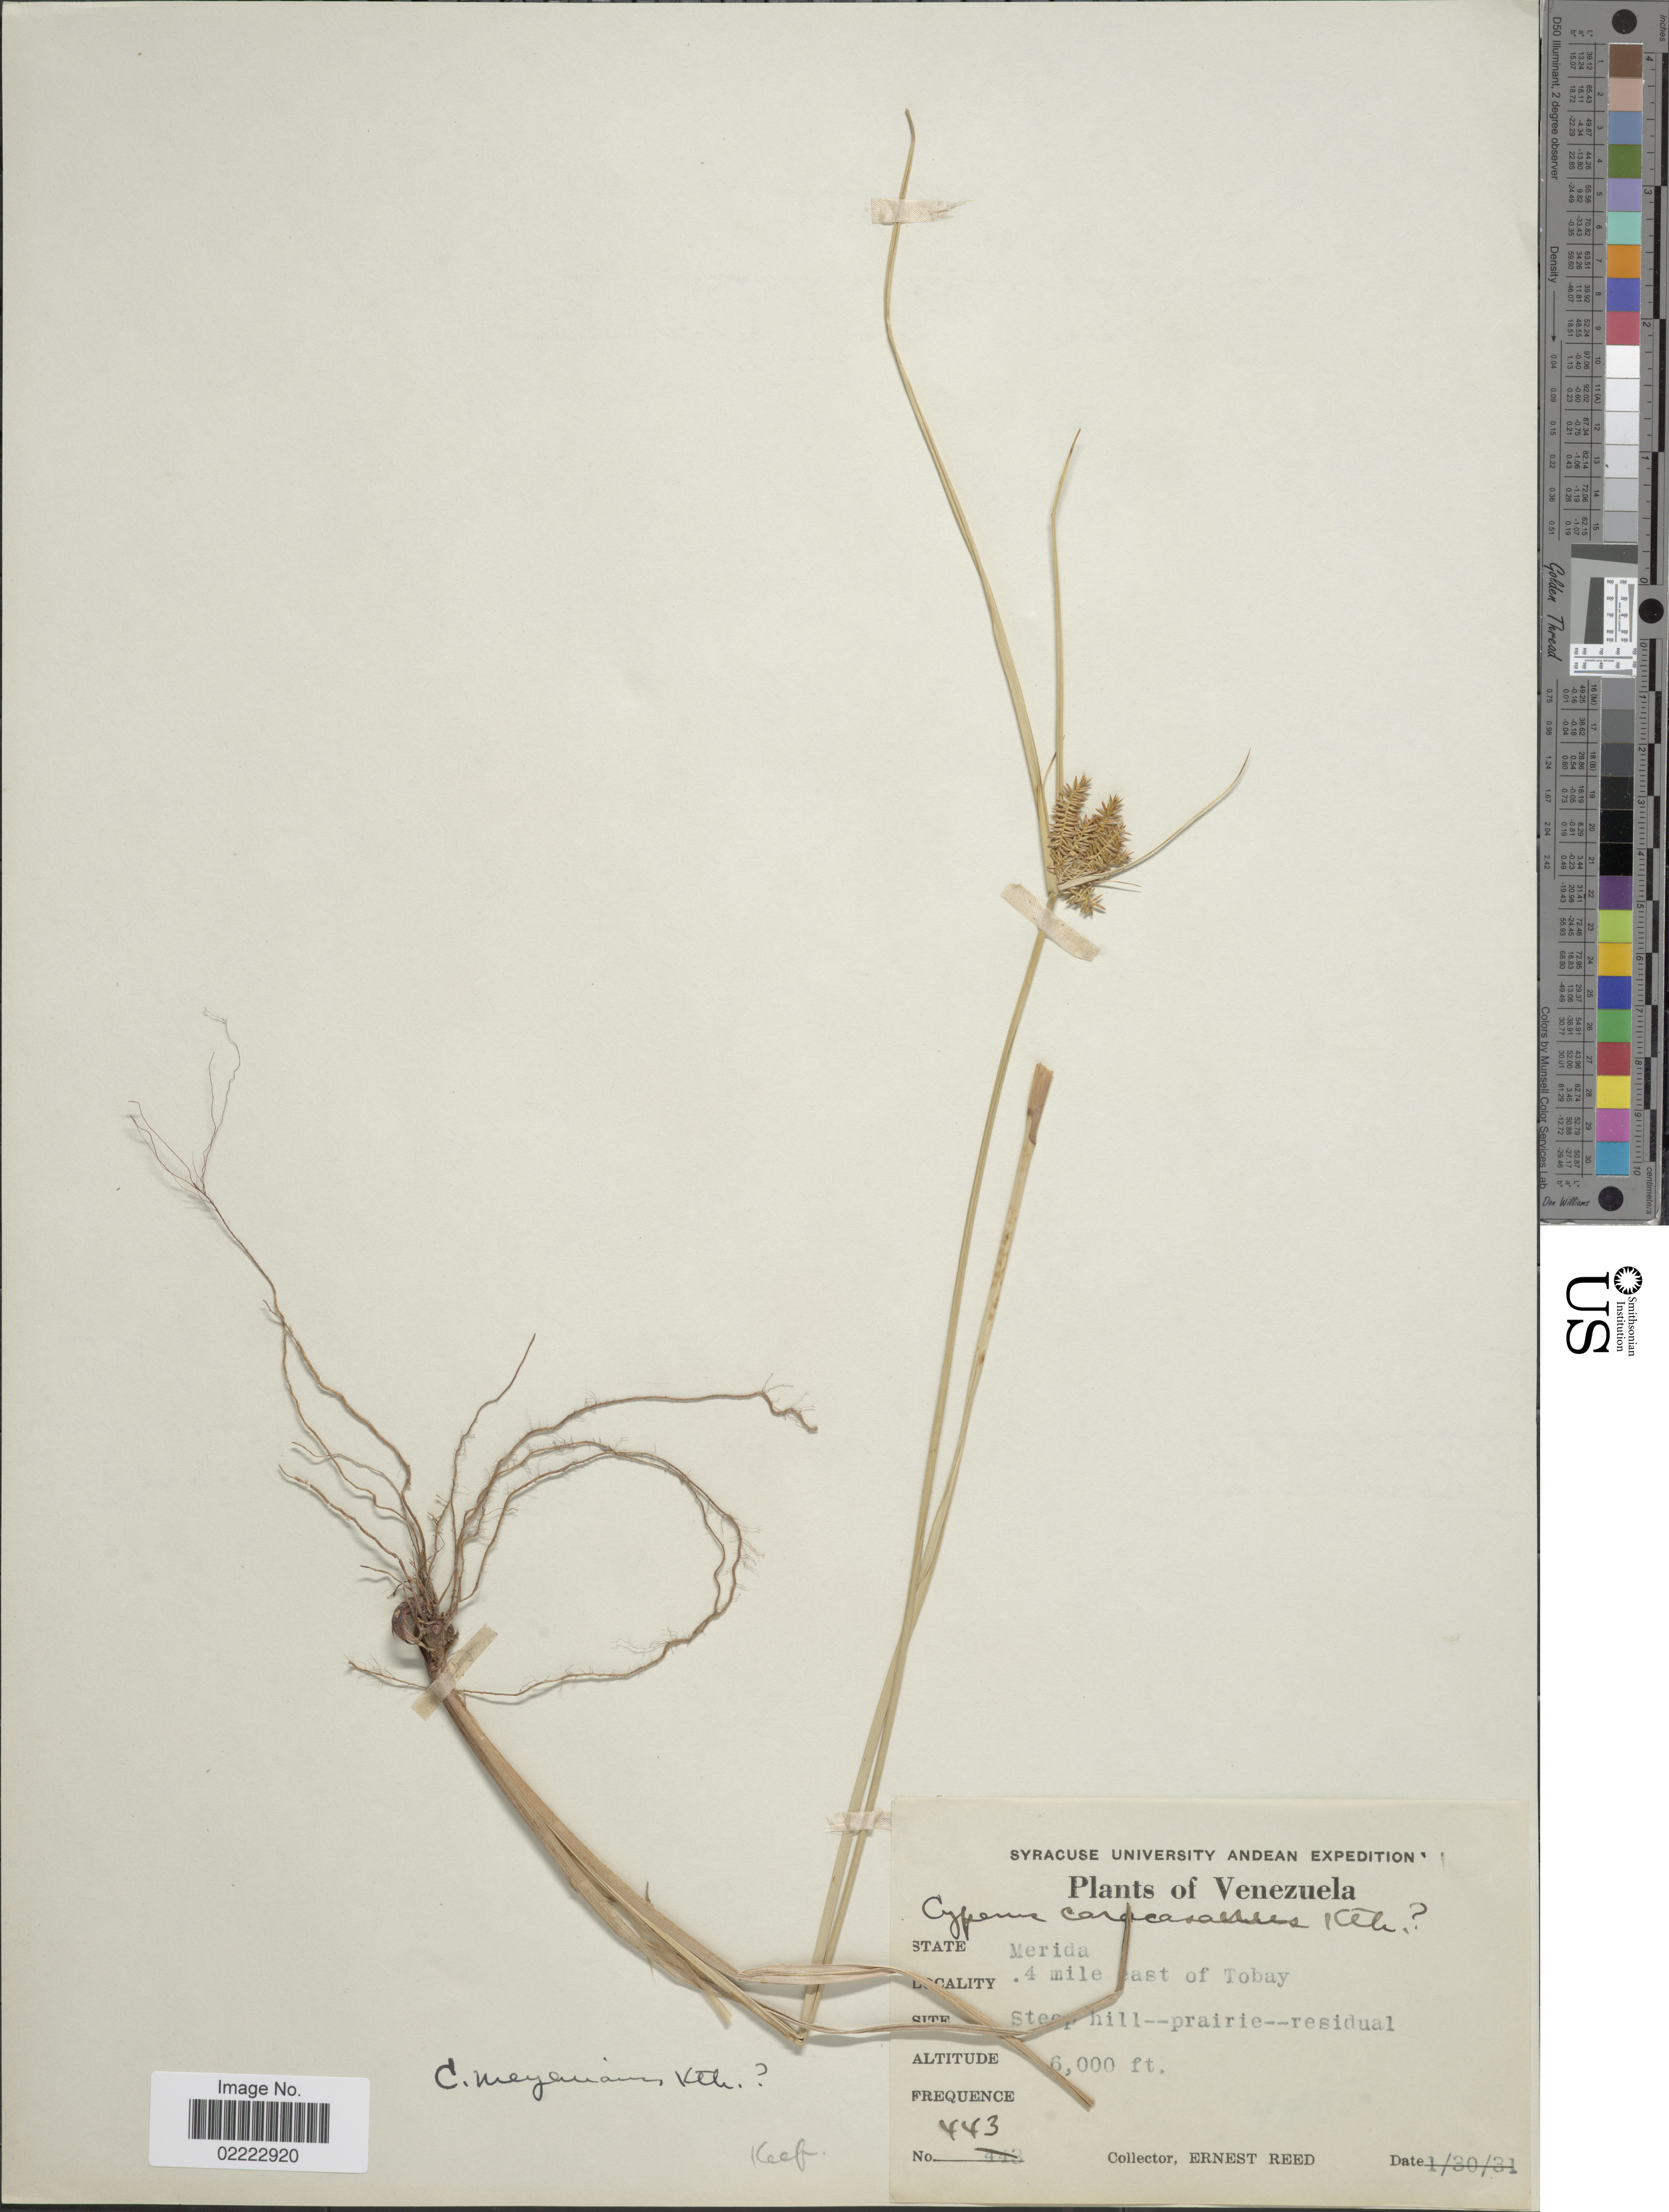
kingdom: Plantae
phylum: Tracheophyta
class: Liliopsida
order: Poales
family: Cyperaceae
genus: Cyperus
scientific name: Cyperus meyenianus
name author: Kunth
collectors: E. Reed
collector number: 443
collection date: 1931-01-30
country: Venezuela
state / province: Mérida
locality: State Merida, 4 mile east of Tobay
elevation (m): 1829